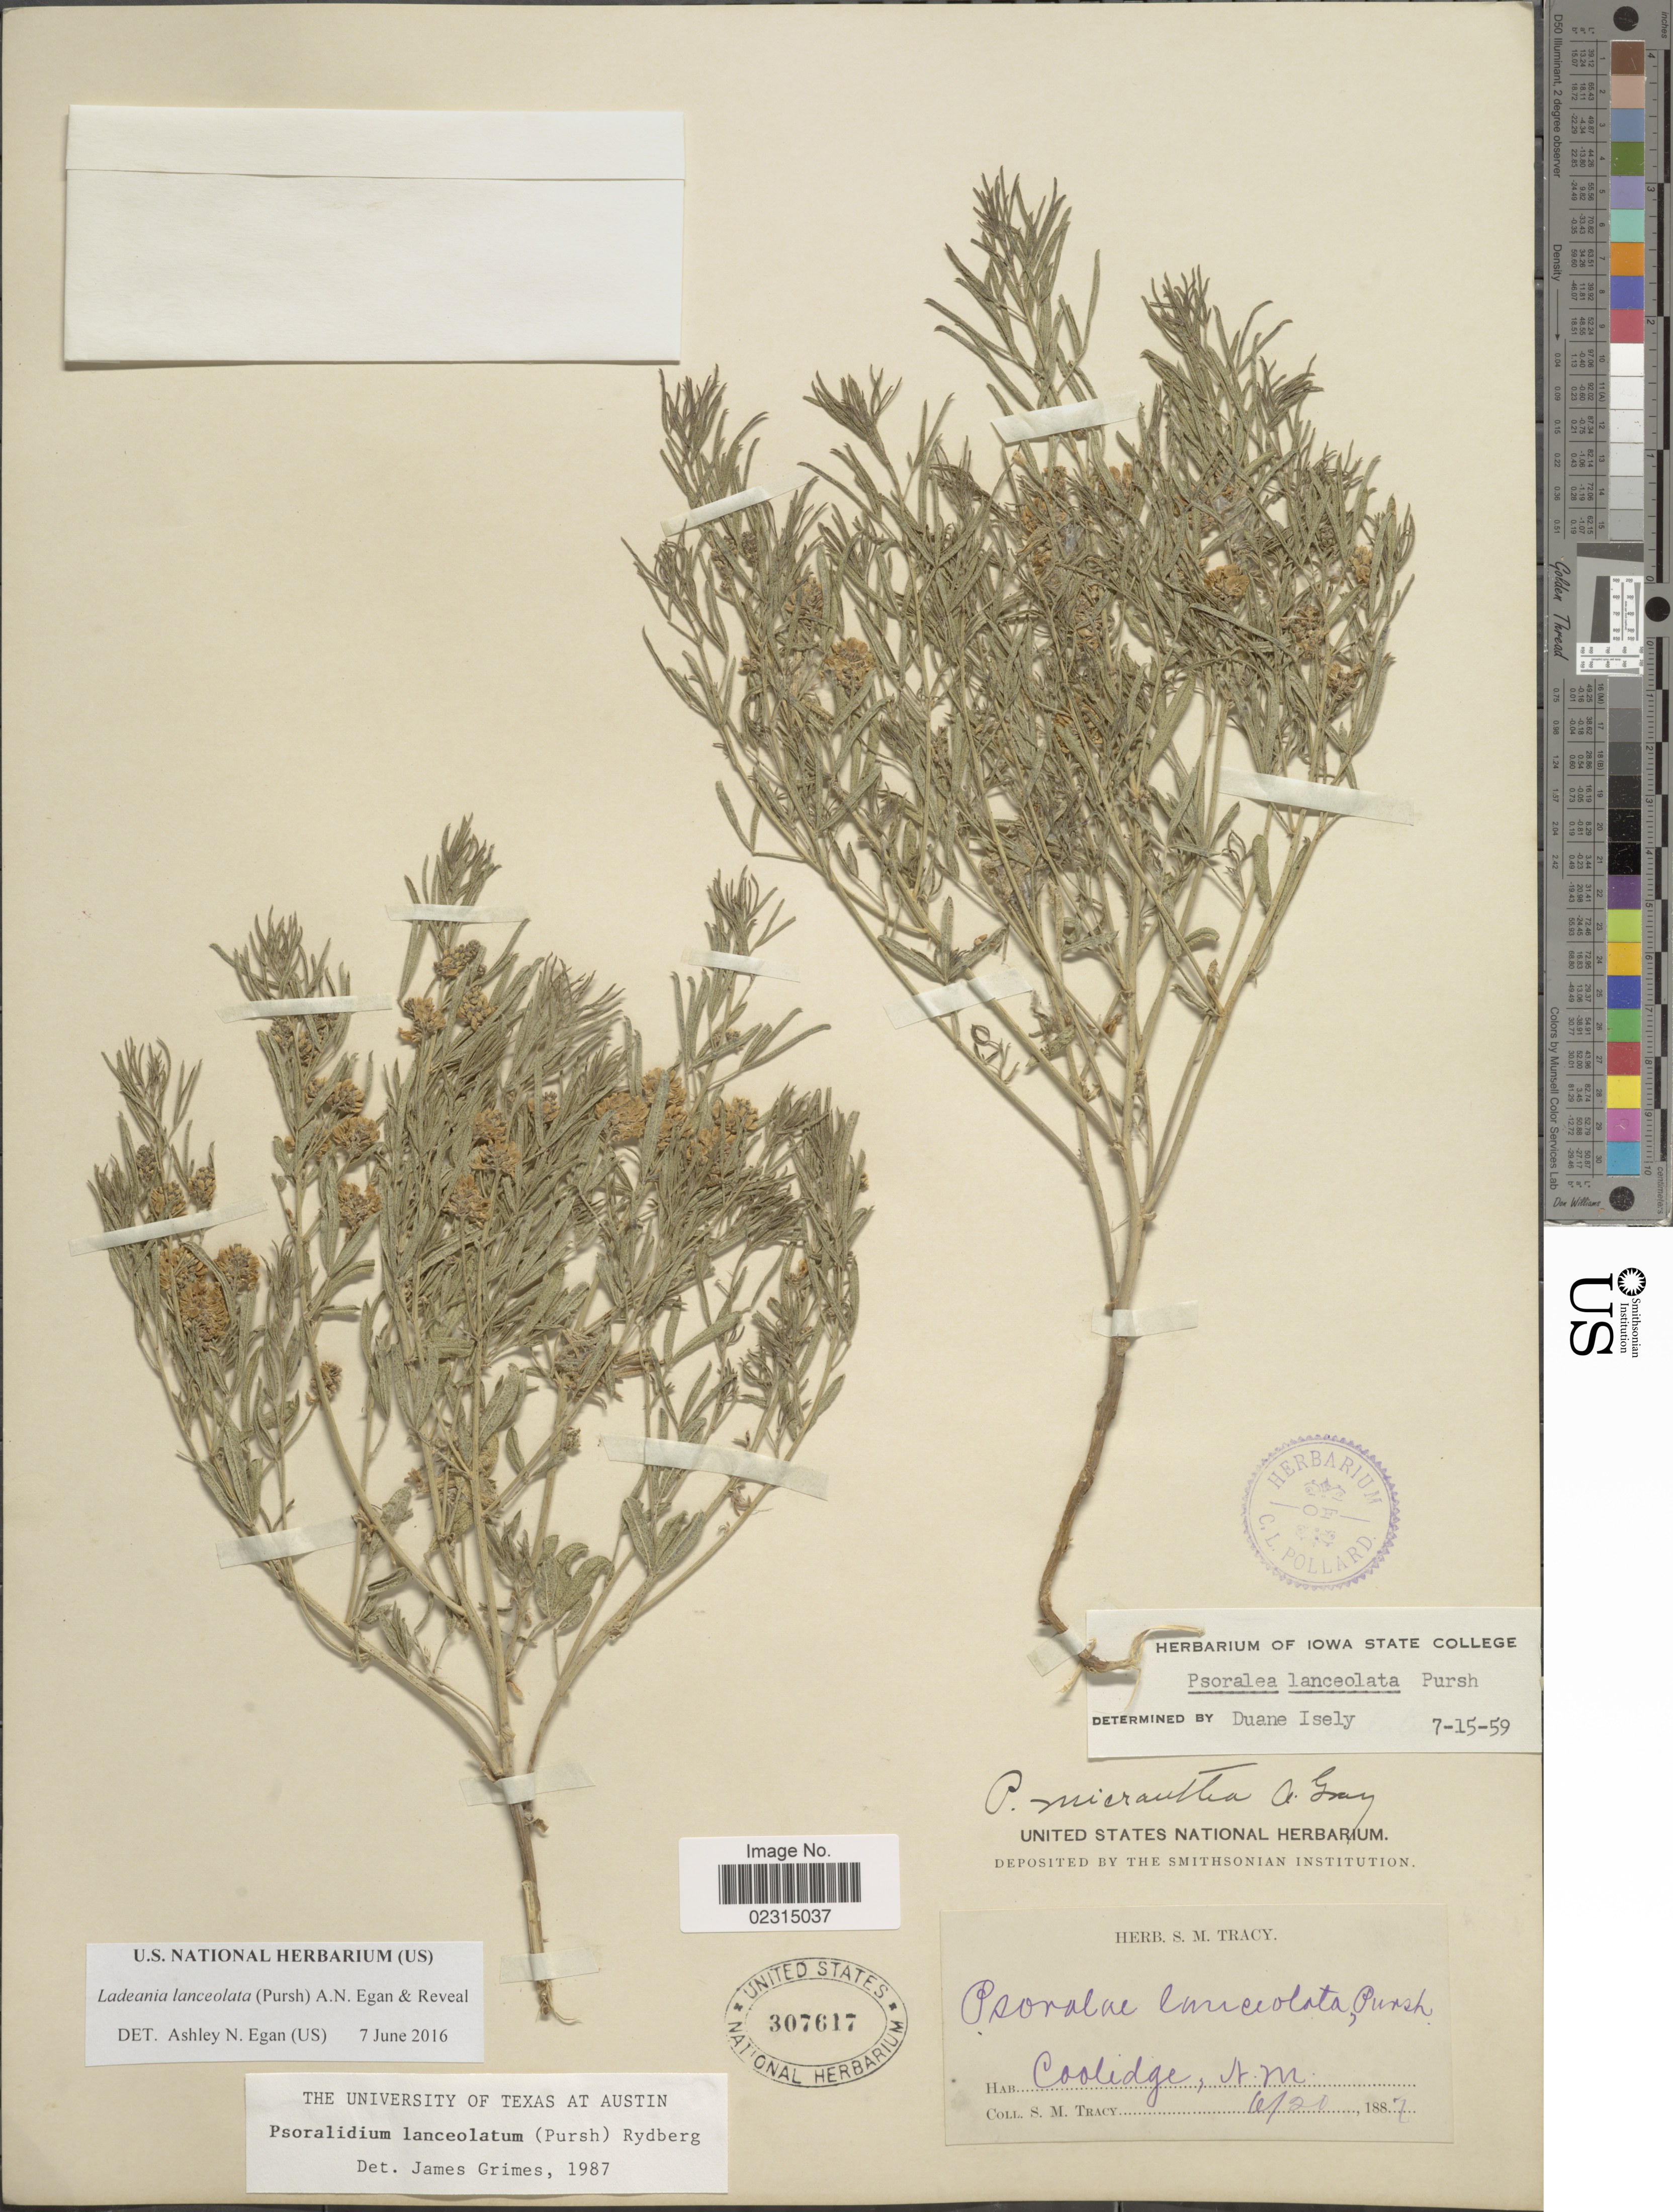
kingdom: Plantae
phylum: Tracheophyta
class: Magnoliopsida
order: Fabales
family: Fabaceae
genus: Ladeania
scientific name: Ladeania lanceolata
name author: (Pursh) A.N. Egan & Reveal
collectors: S. M. Tracy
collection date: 1887-04-20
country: United States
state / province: New Mexico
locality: Coolidge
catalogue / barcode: US 307617